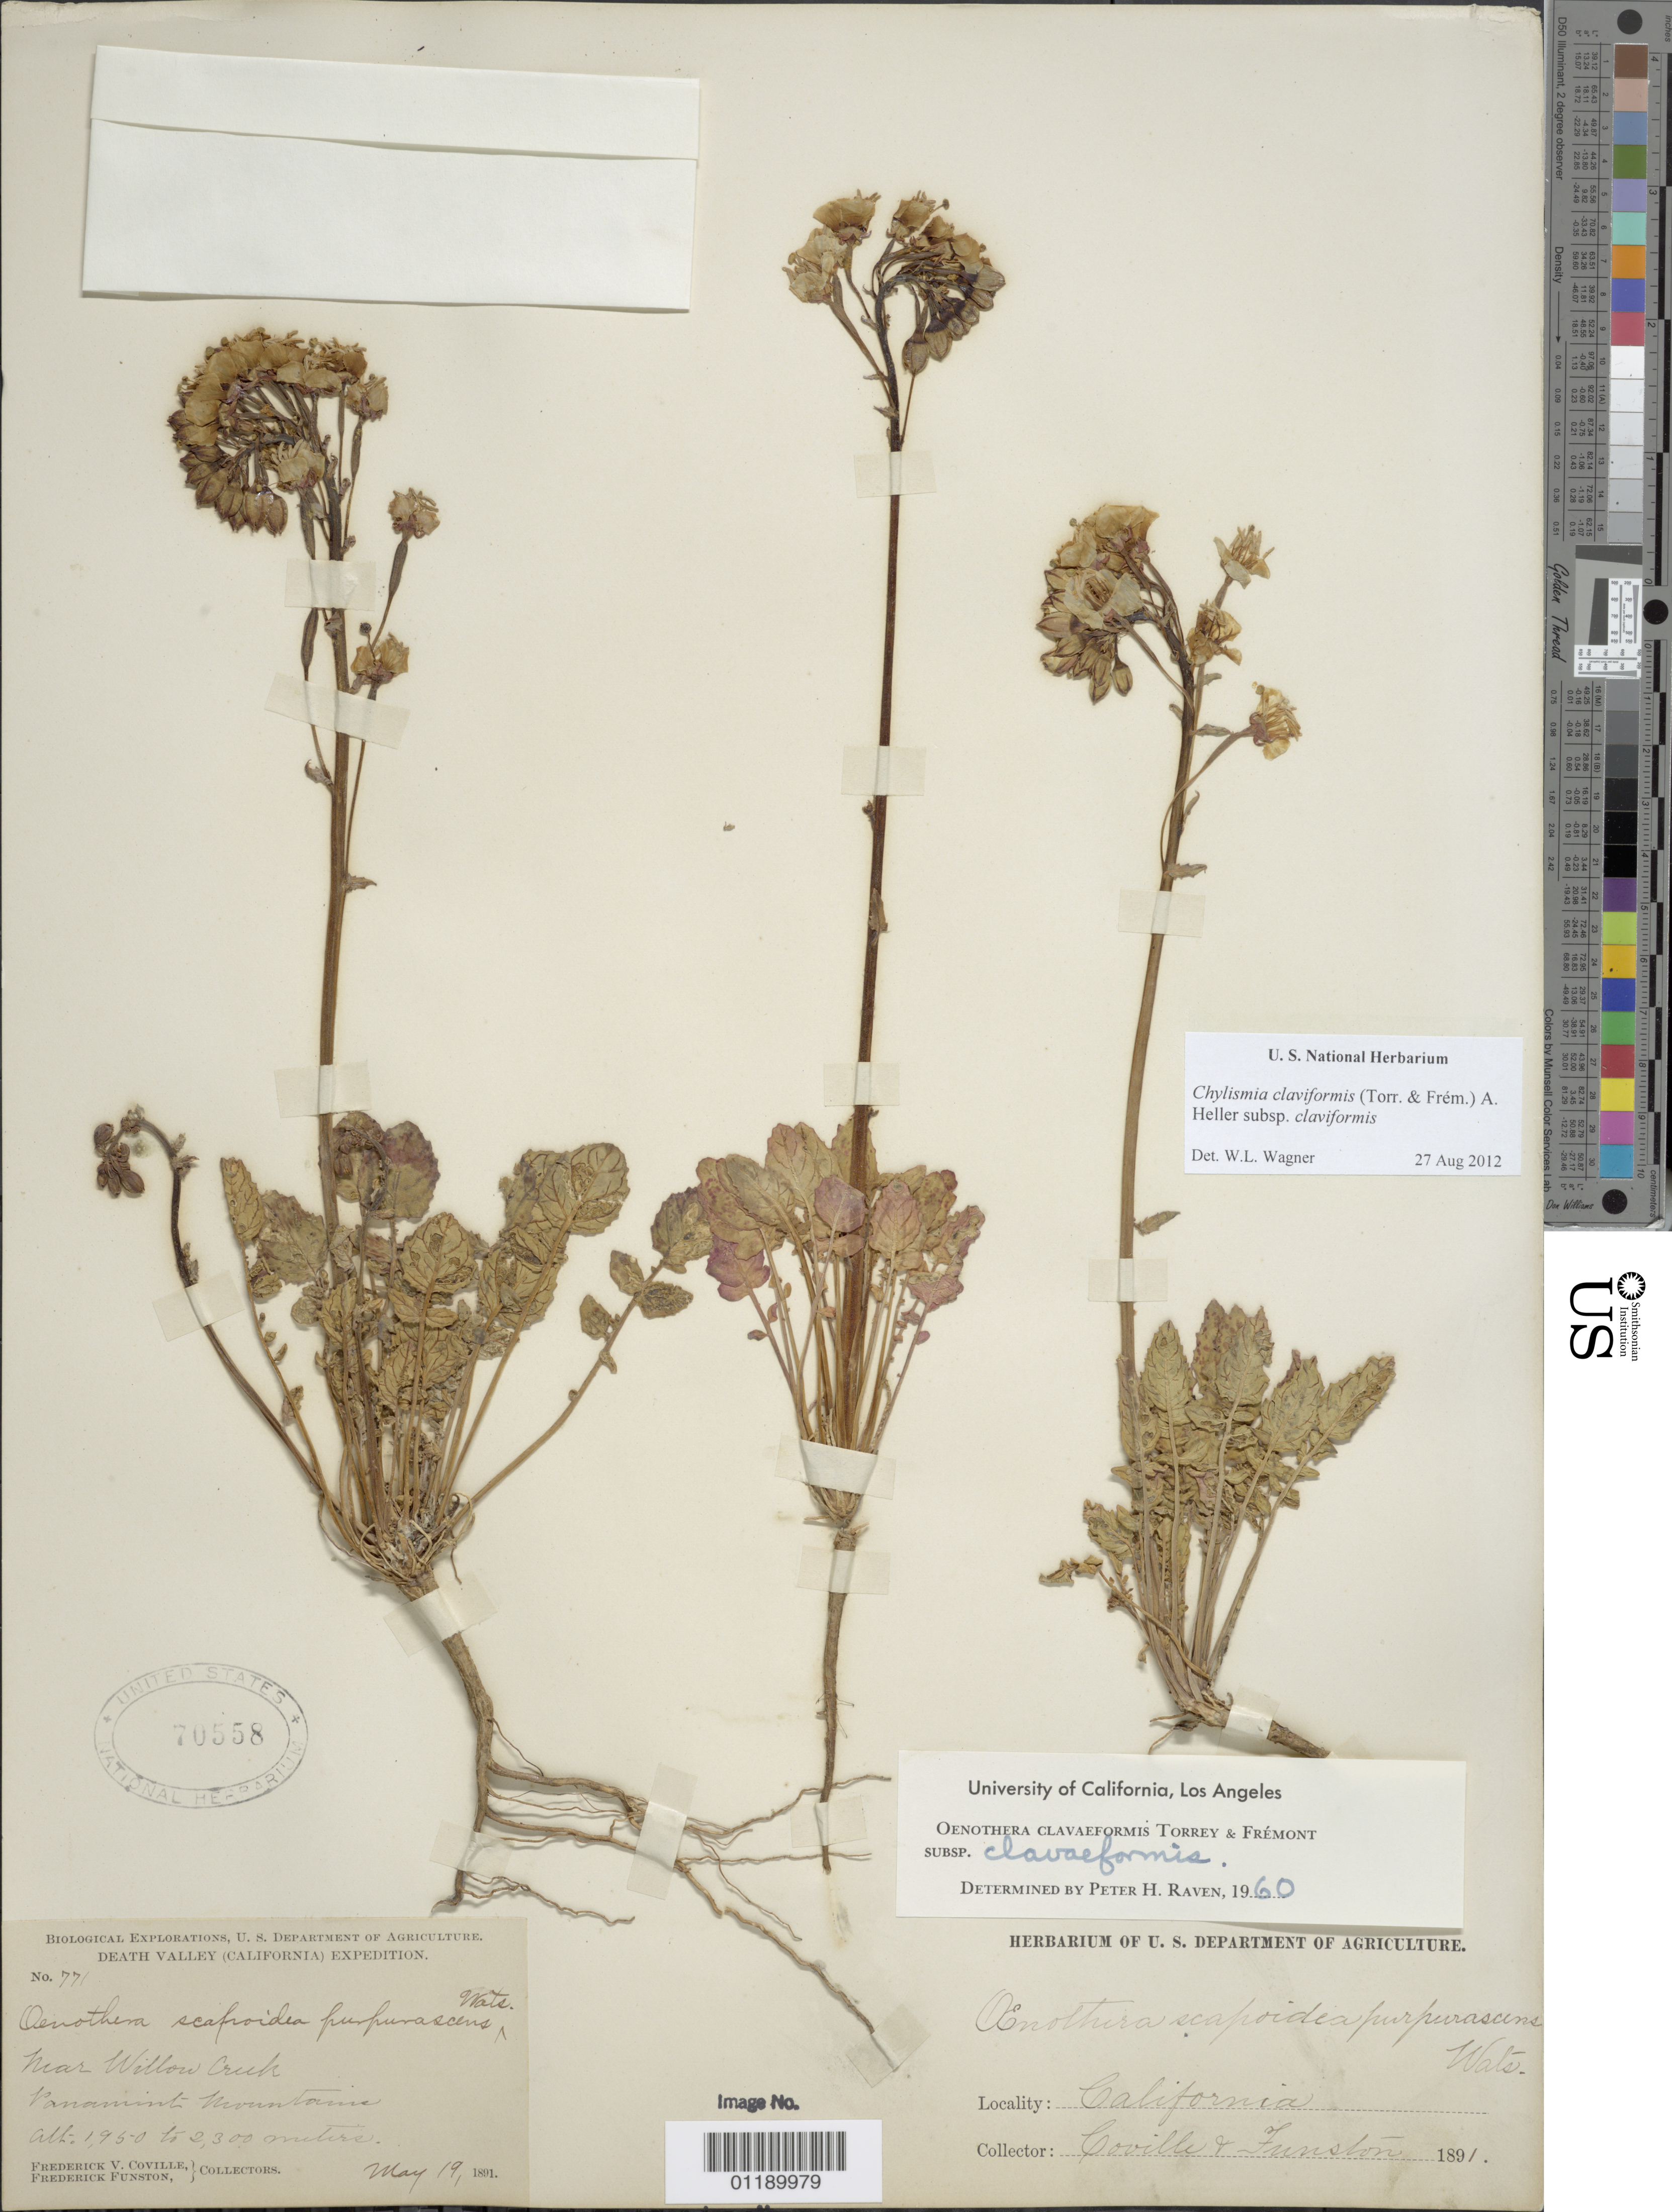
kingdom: Plantae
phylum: Tracheophyta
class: Magnoliopsida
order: Myrtales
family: Onagraceae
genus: Chylismia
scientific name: Chylismia claviformis subsp. claviformis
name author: (Torr. & Frém.) A. Heller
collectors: F. V. Coville & F. Funston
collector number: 771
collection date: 1891-05-19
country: United States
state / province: California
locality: Near Willow Creek, Panamint Mts.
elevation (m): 1950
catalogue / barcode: US 70558